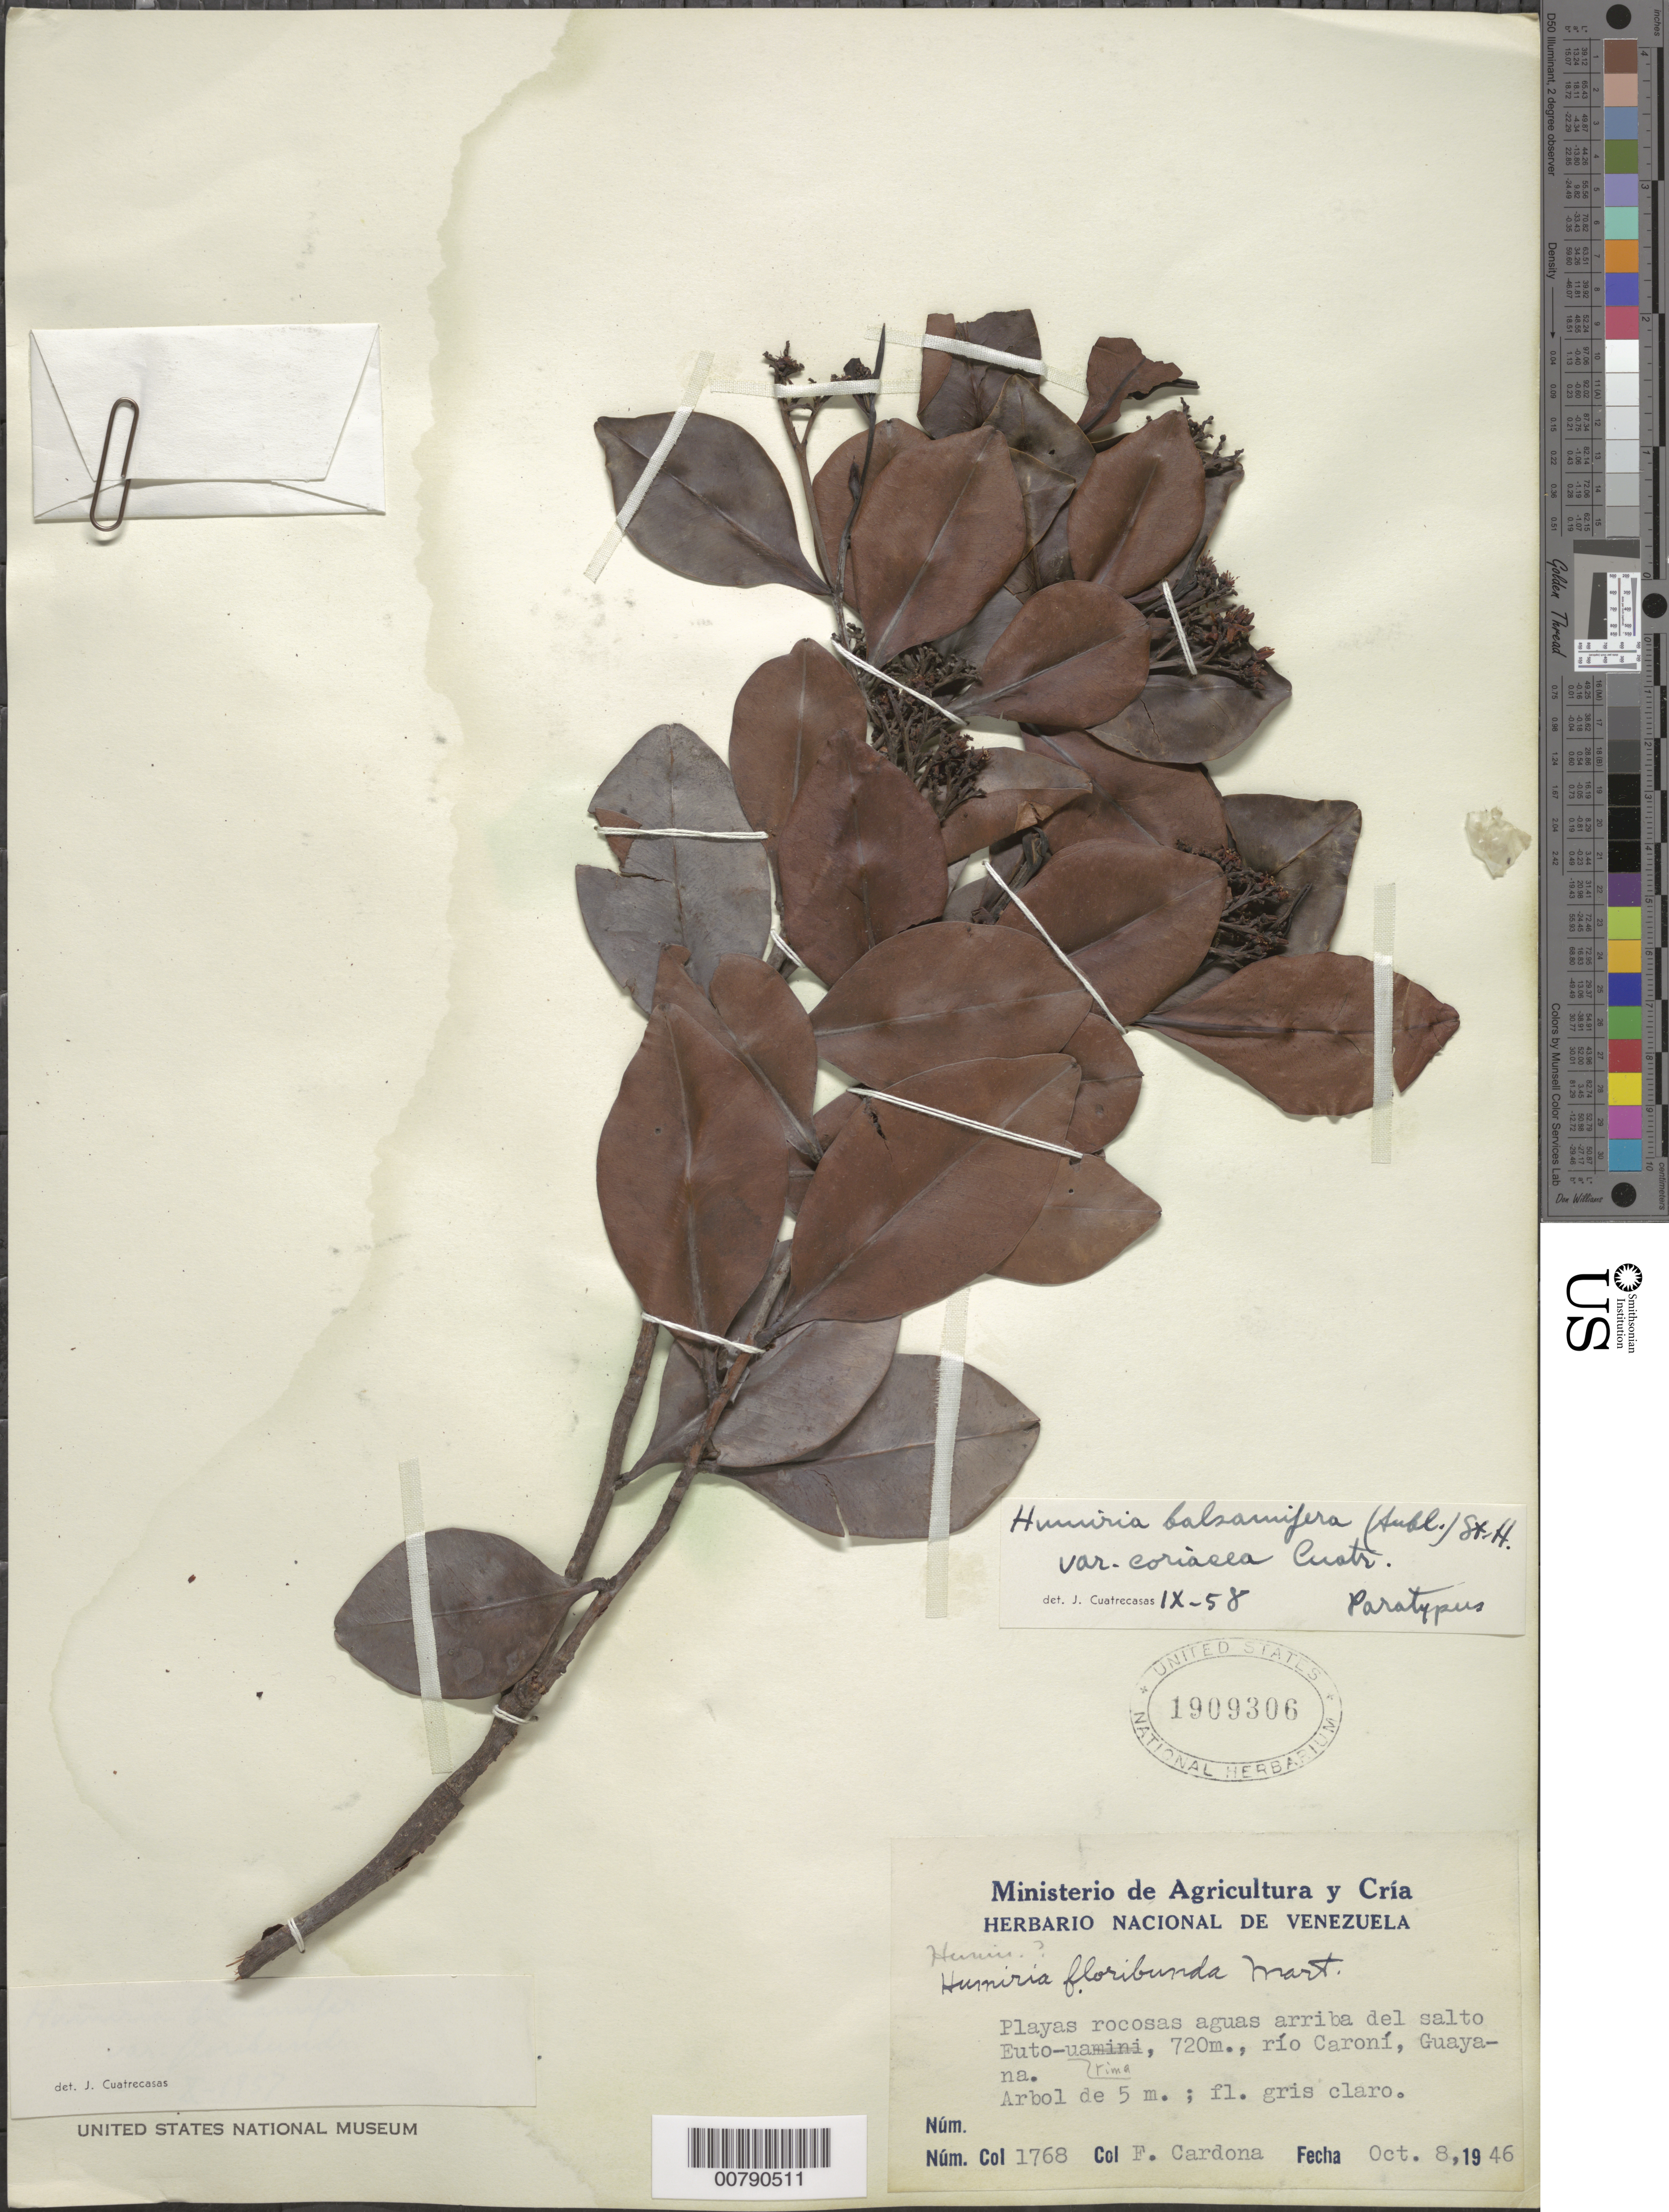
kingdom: Plantae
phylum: Tracheophyta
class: Magnoliopsida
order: Malpighiales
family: Humiriaceae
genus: Humiria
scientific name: Humiria balsamifera var. coriacea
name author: Cuatrec.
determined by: Cuatrecasas, J.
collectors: F. Cardona Puig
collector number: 1768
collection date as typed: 8-Oct-46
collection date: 1946-10-08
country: Venezuela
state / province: Bolívar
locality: Salto Euto-uarima, Río Caroní, Guayana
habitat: Playas rocosas aguas arriba del salto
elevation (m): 720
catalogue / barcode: US 1909306